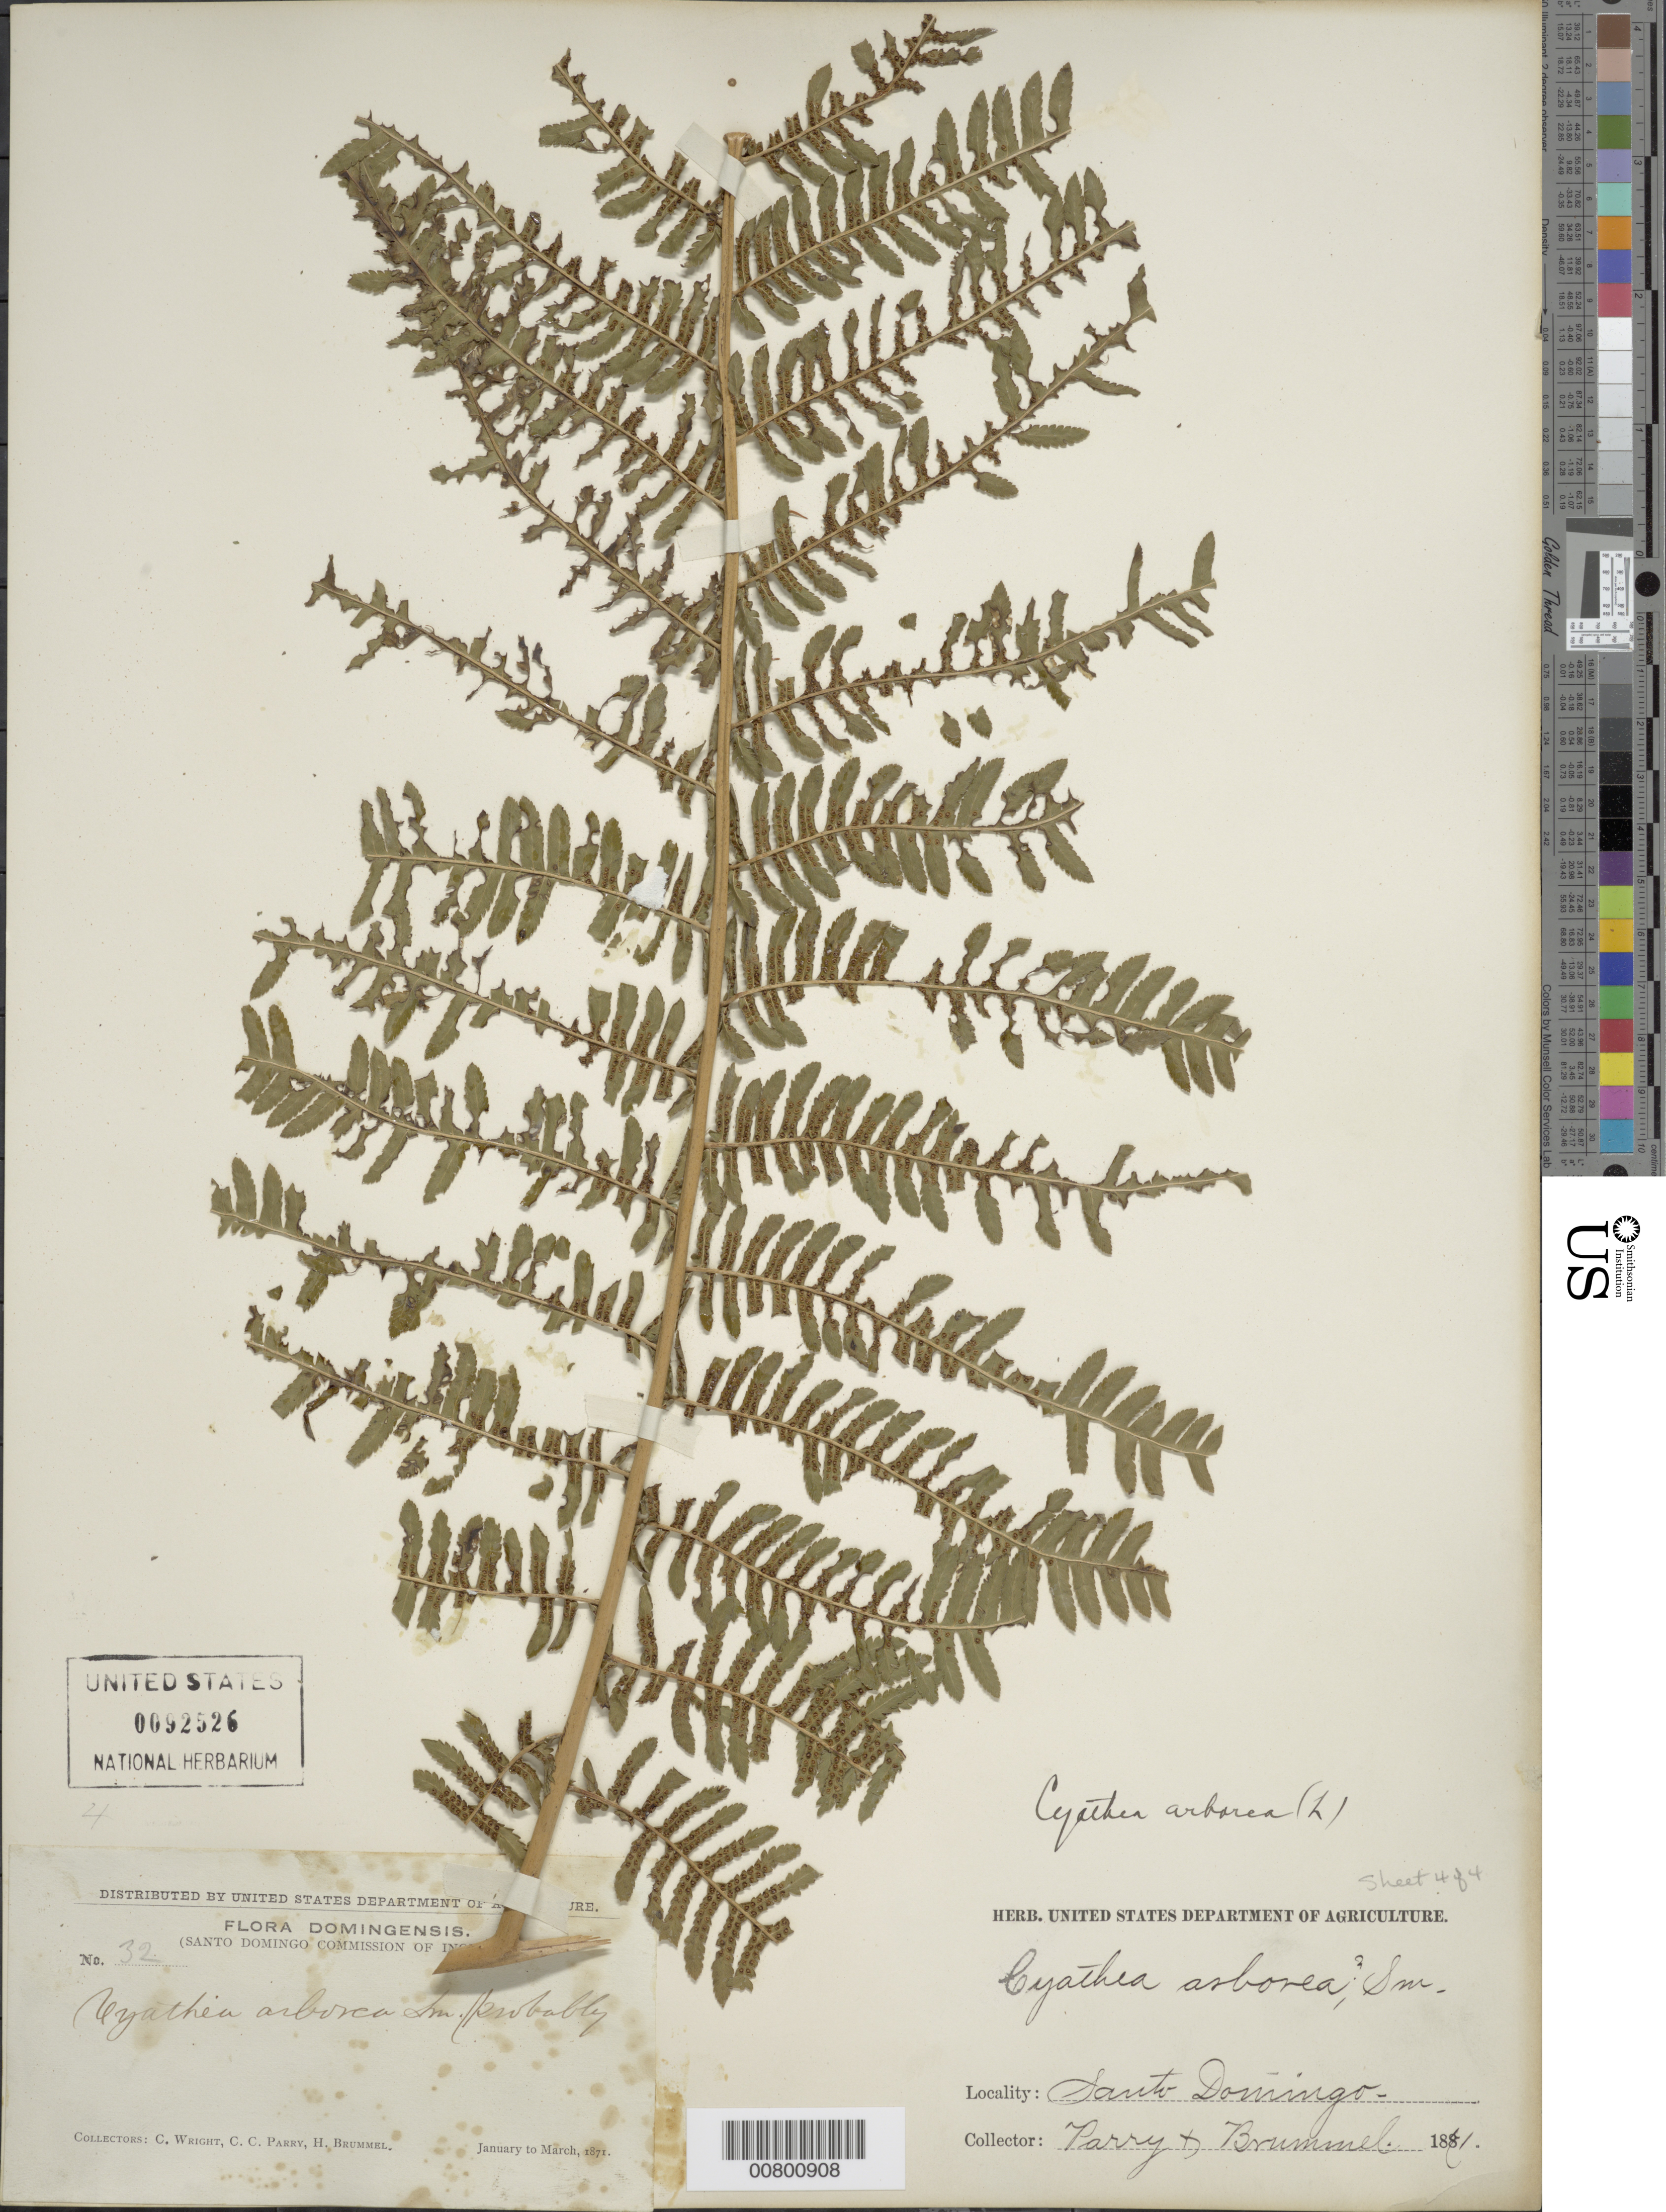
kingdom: Plantae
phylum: Tracheophyta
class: Polypodiopsida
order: Cyatheales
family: Cyatheaceae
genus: Cyathea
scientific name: Cyathea arborea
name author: (L.) Sm.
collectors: C. Wright, C. C. Parry & H. Brummel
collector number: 32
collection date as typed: Jan 1871 to -- Mar 1871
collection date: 1871-01/1871-03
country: Dominican Republic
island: Hispaniola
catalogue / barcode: US 92526